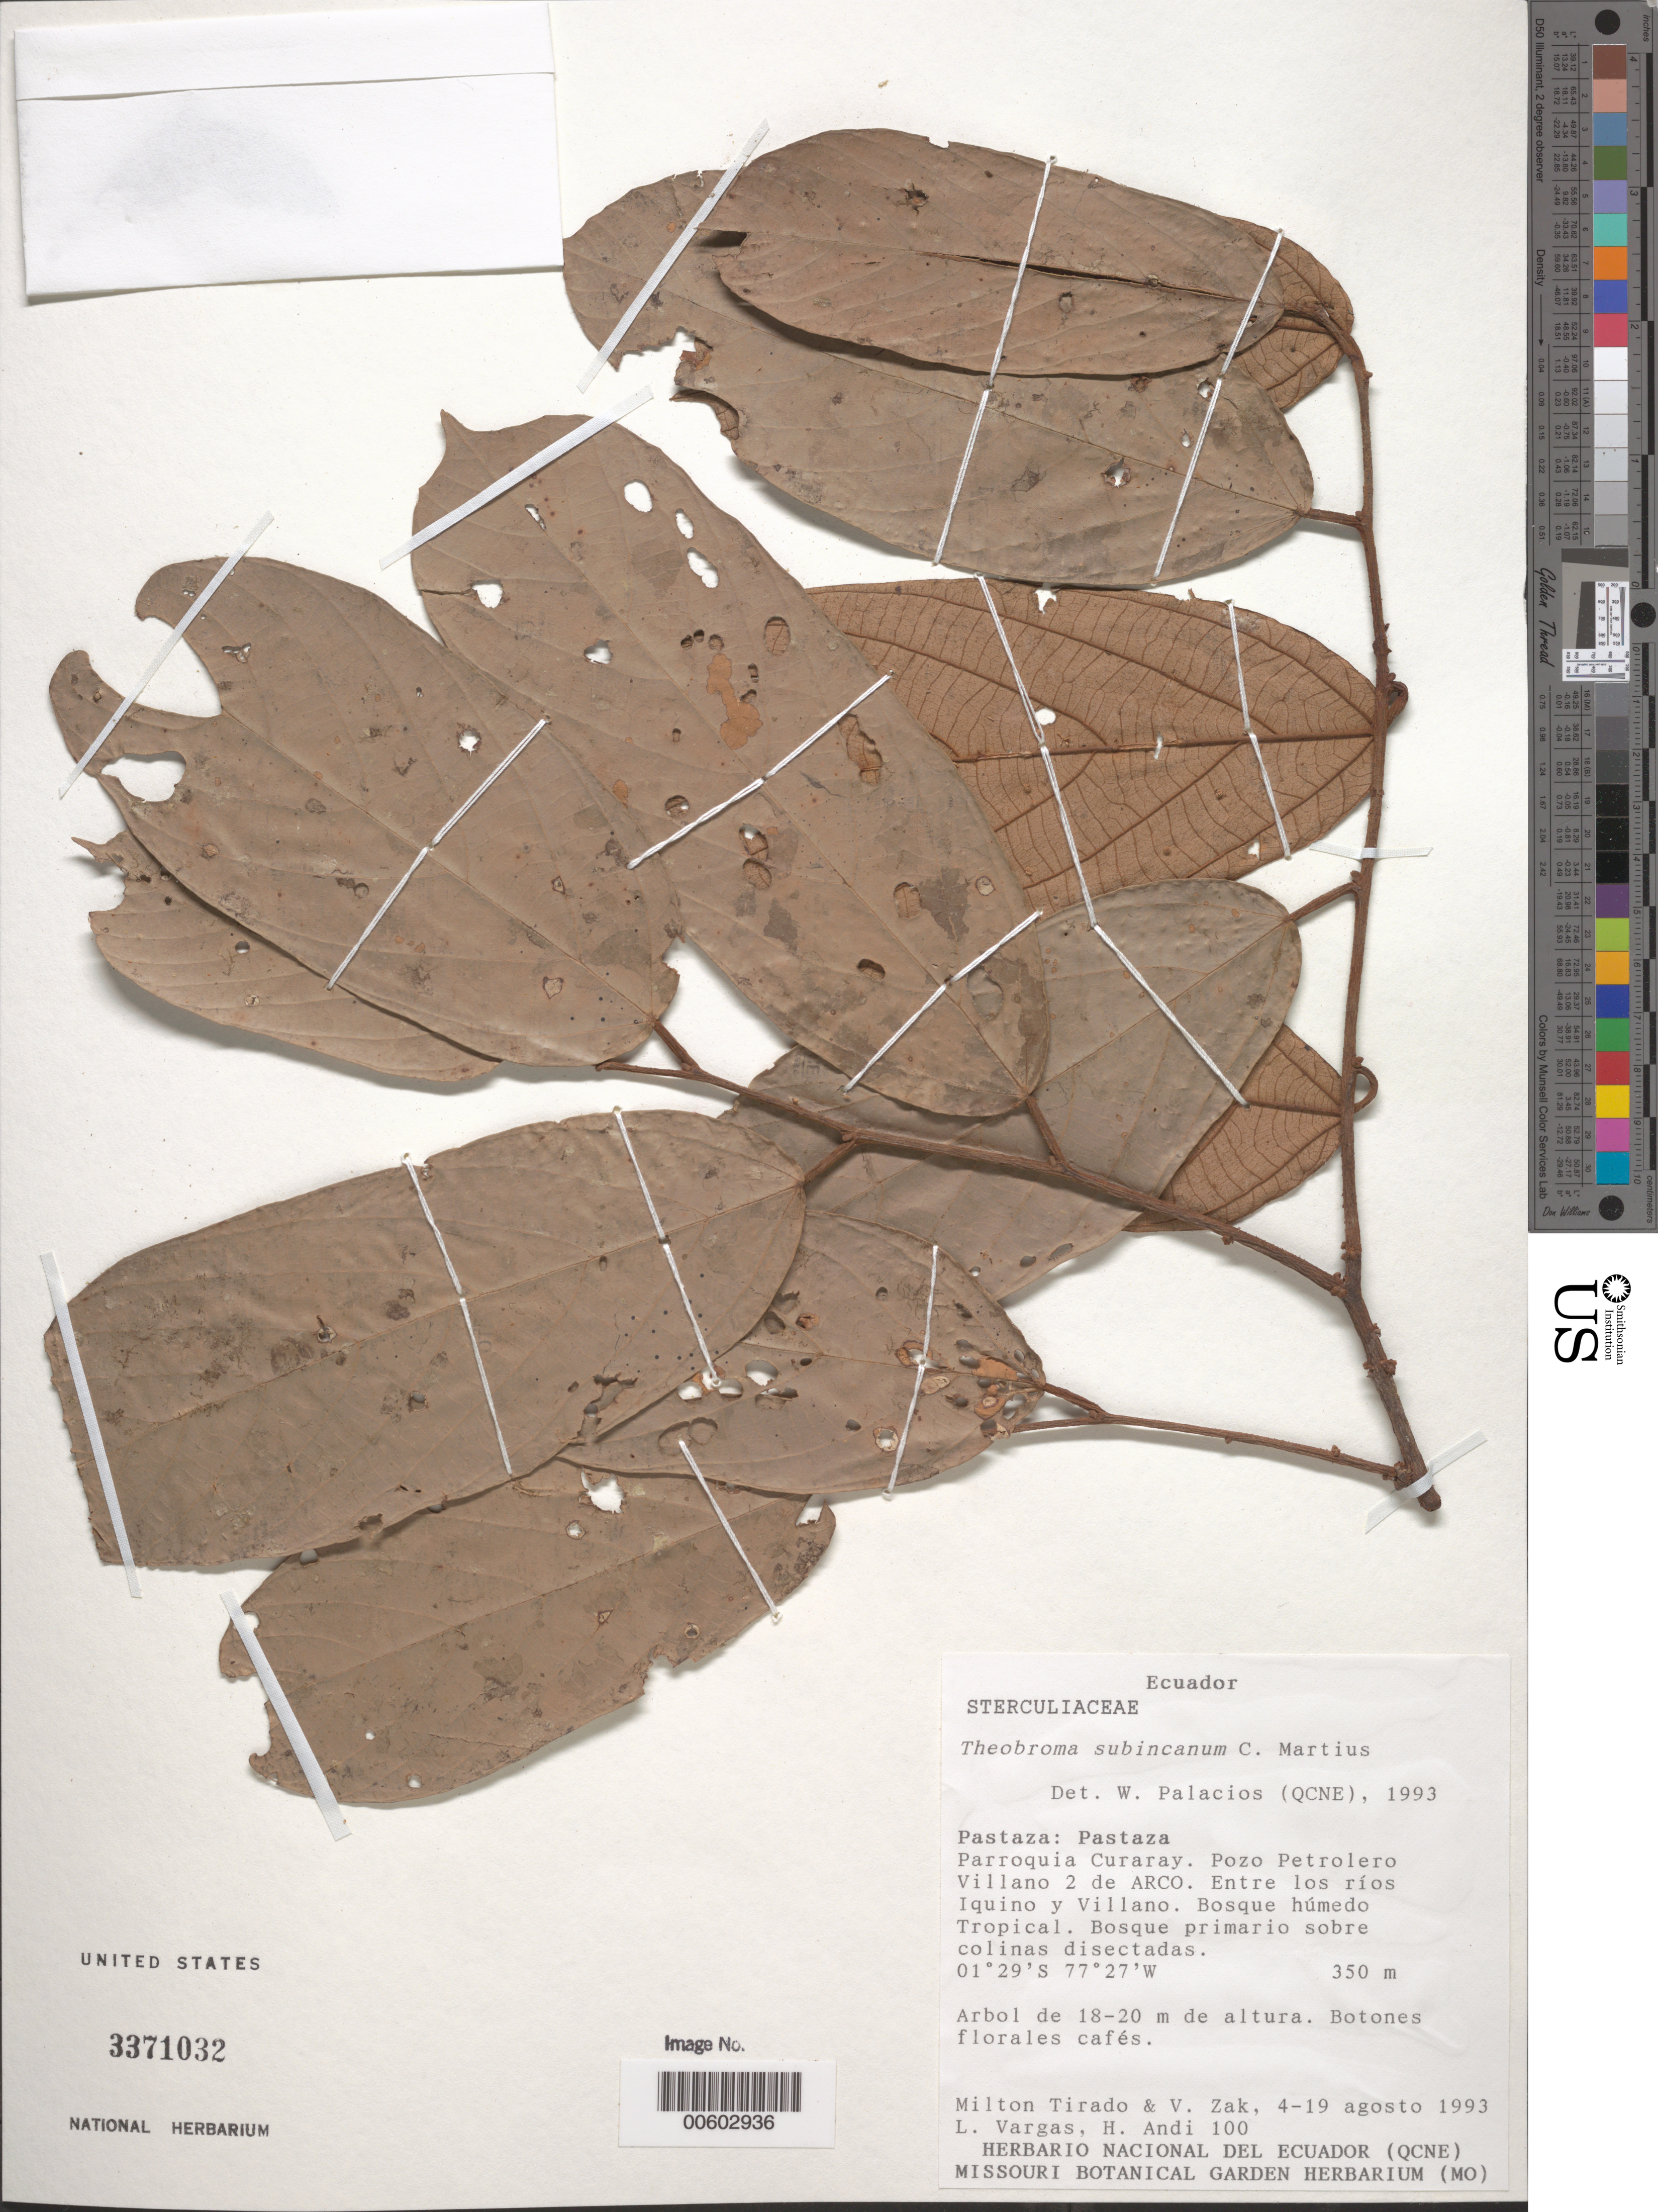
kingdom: Plantae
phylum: Tracheophyta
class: Magnoliopsida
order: Malvales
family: Malvaceae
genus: Theobroma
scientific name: Theobroma subincanum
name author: Mart.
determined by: Palacios, W., (QCA), Pontificia Universidad Católica del Ecuador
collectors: M. Tirado, V. Zak, L. Vargas & H. Andi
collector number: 100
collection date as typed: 04 Aug 1993 to 19 Aug 1993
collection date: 1993-08-04/1993-08-19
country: Ecuador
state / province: Pastaza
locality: Pastaza. Parroquia Curaray. Pozo petrolero Llano 2 de ARCO, entre los Ríos Iquino y Villano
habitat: Bosque húmedo tropical, bosque primario sobre colinas rdisectadas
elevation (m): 350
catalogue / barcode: US 3371032